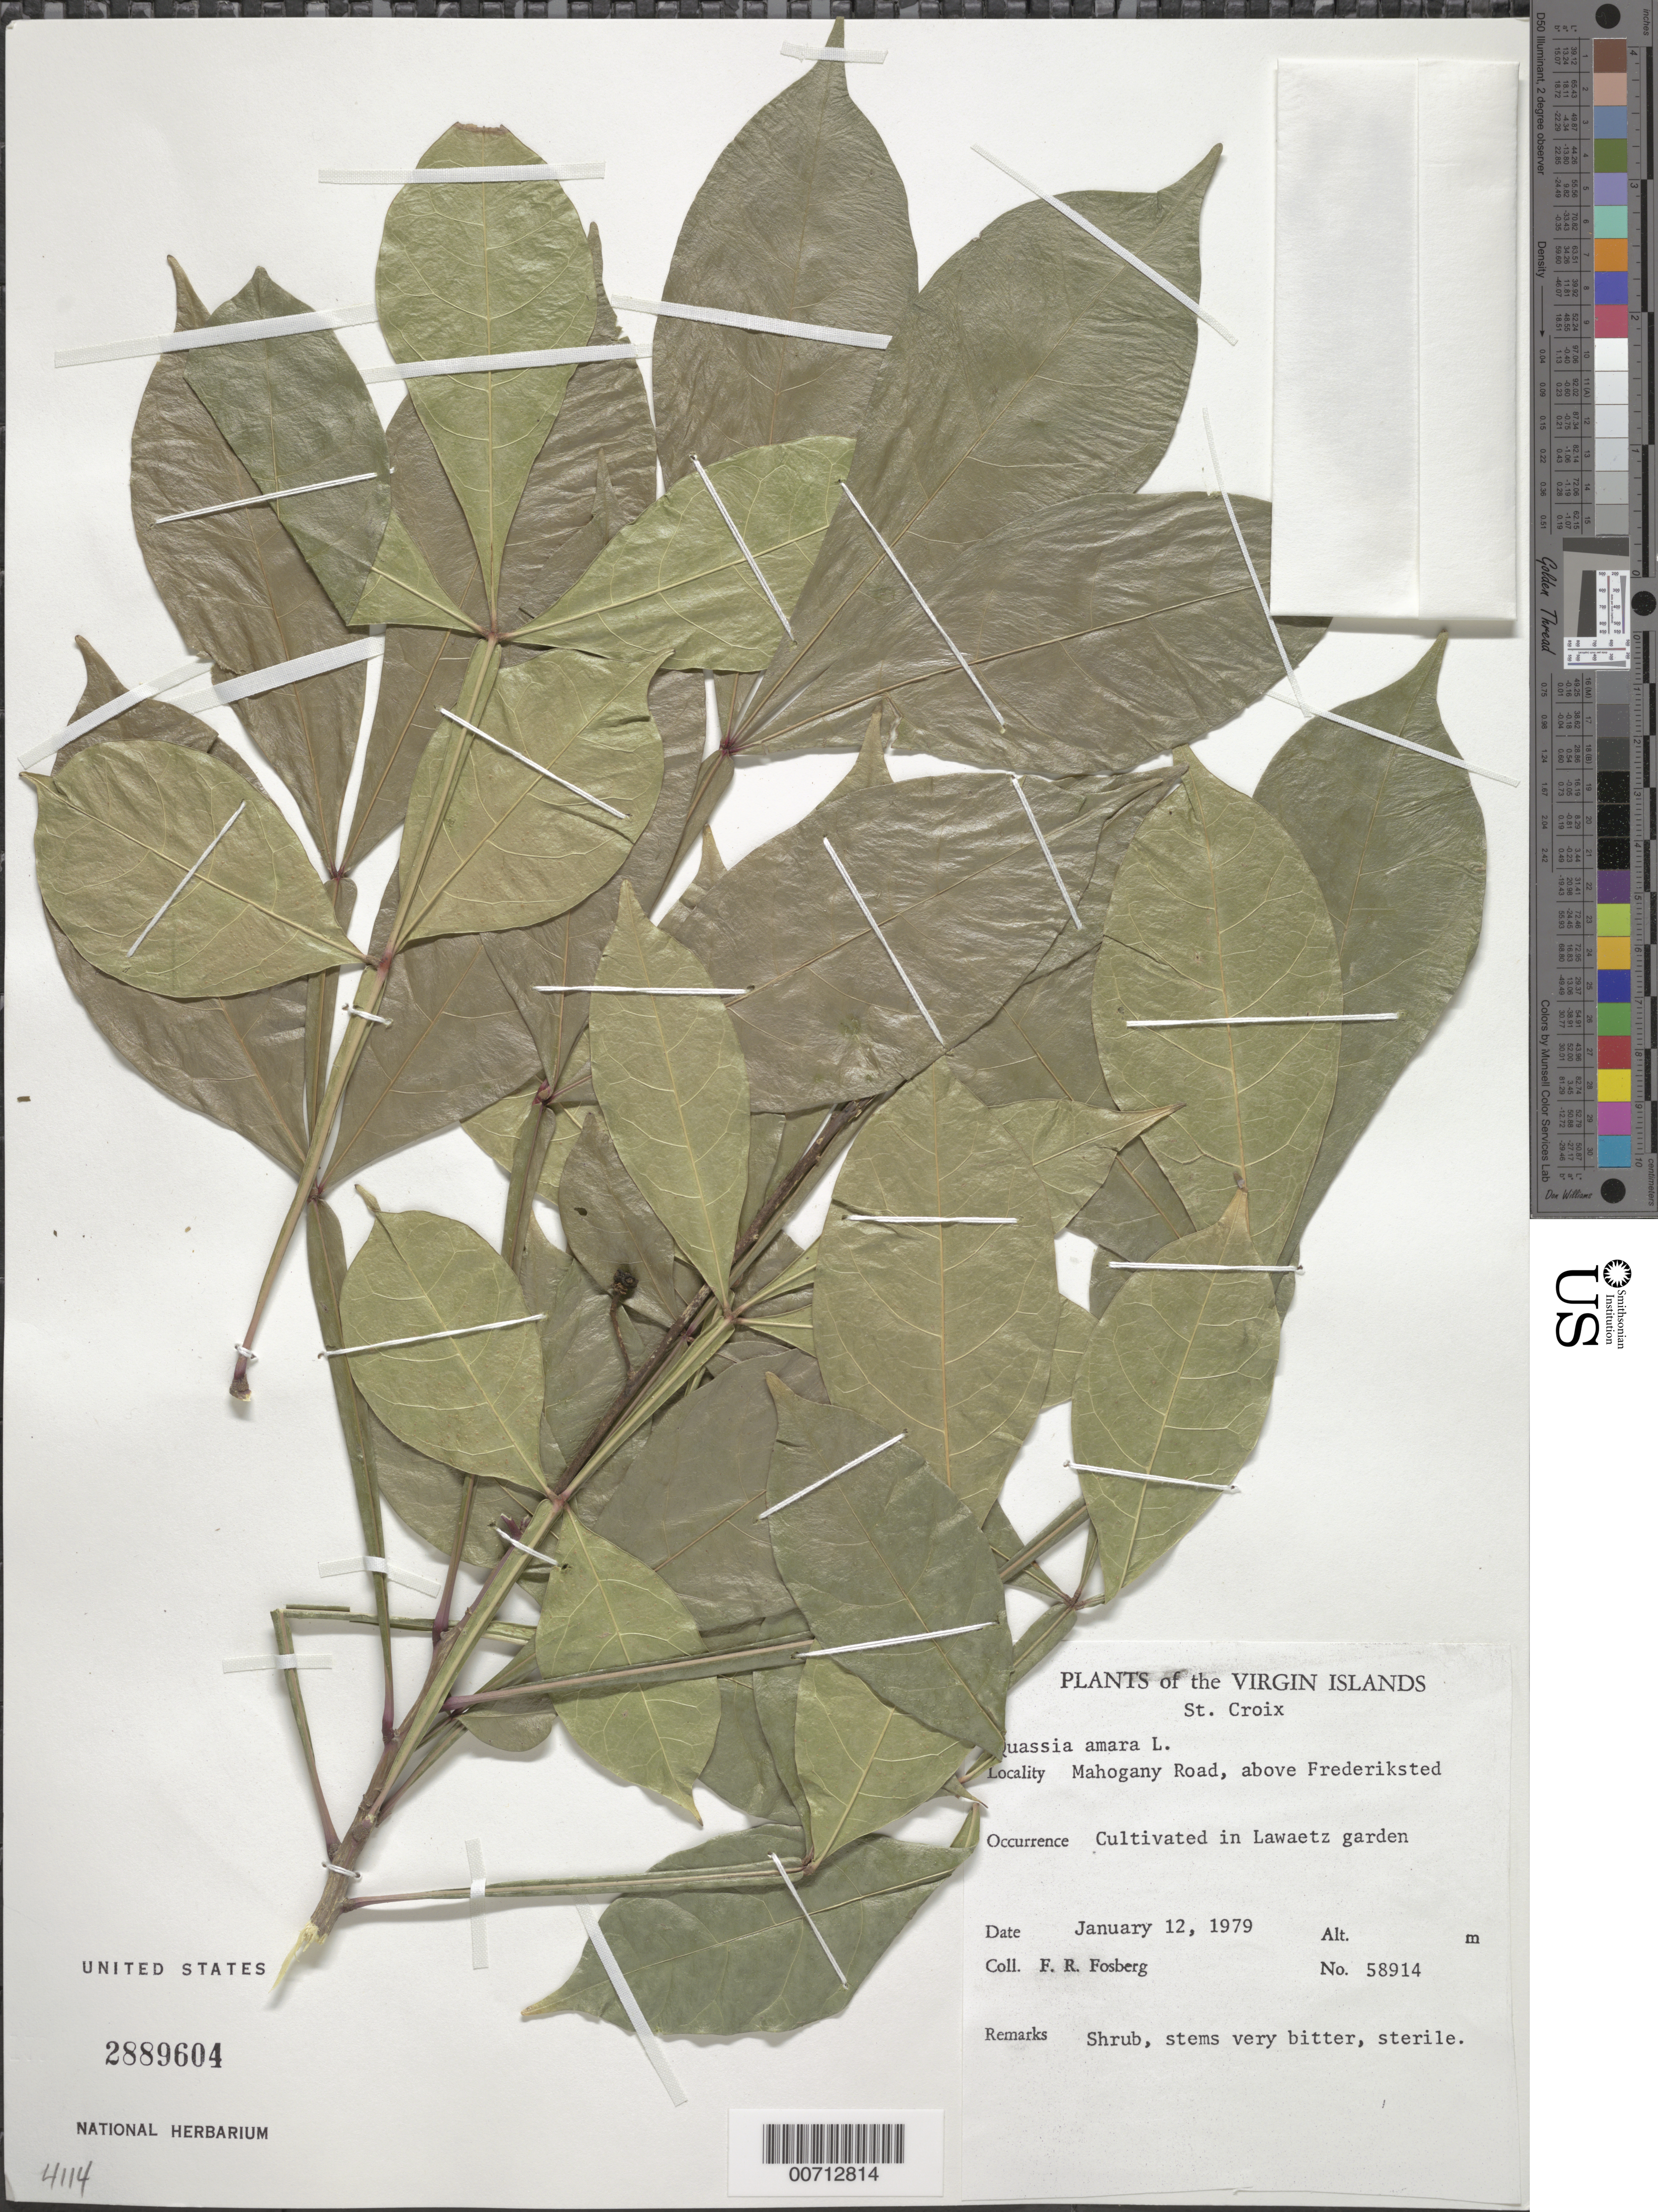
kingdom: Plantae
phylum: Tracheophyta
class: Magnoliopsida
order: Sapindales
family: Simaroubaceae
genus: Quassia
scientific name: Quassia amara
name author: L.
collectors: F. R. Fosberg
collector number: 58914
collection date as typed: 12 Jan 1979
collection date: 1979-01-12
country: U.S. Virgin Islands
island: St. Croix Island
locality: Mahogany Rd, above Frederiksted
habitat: Cultivated in Lawaetz garden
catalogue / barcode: US 2889604